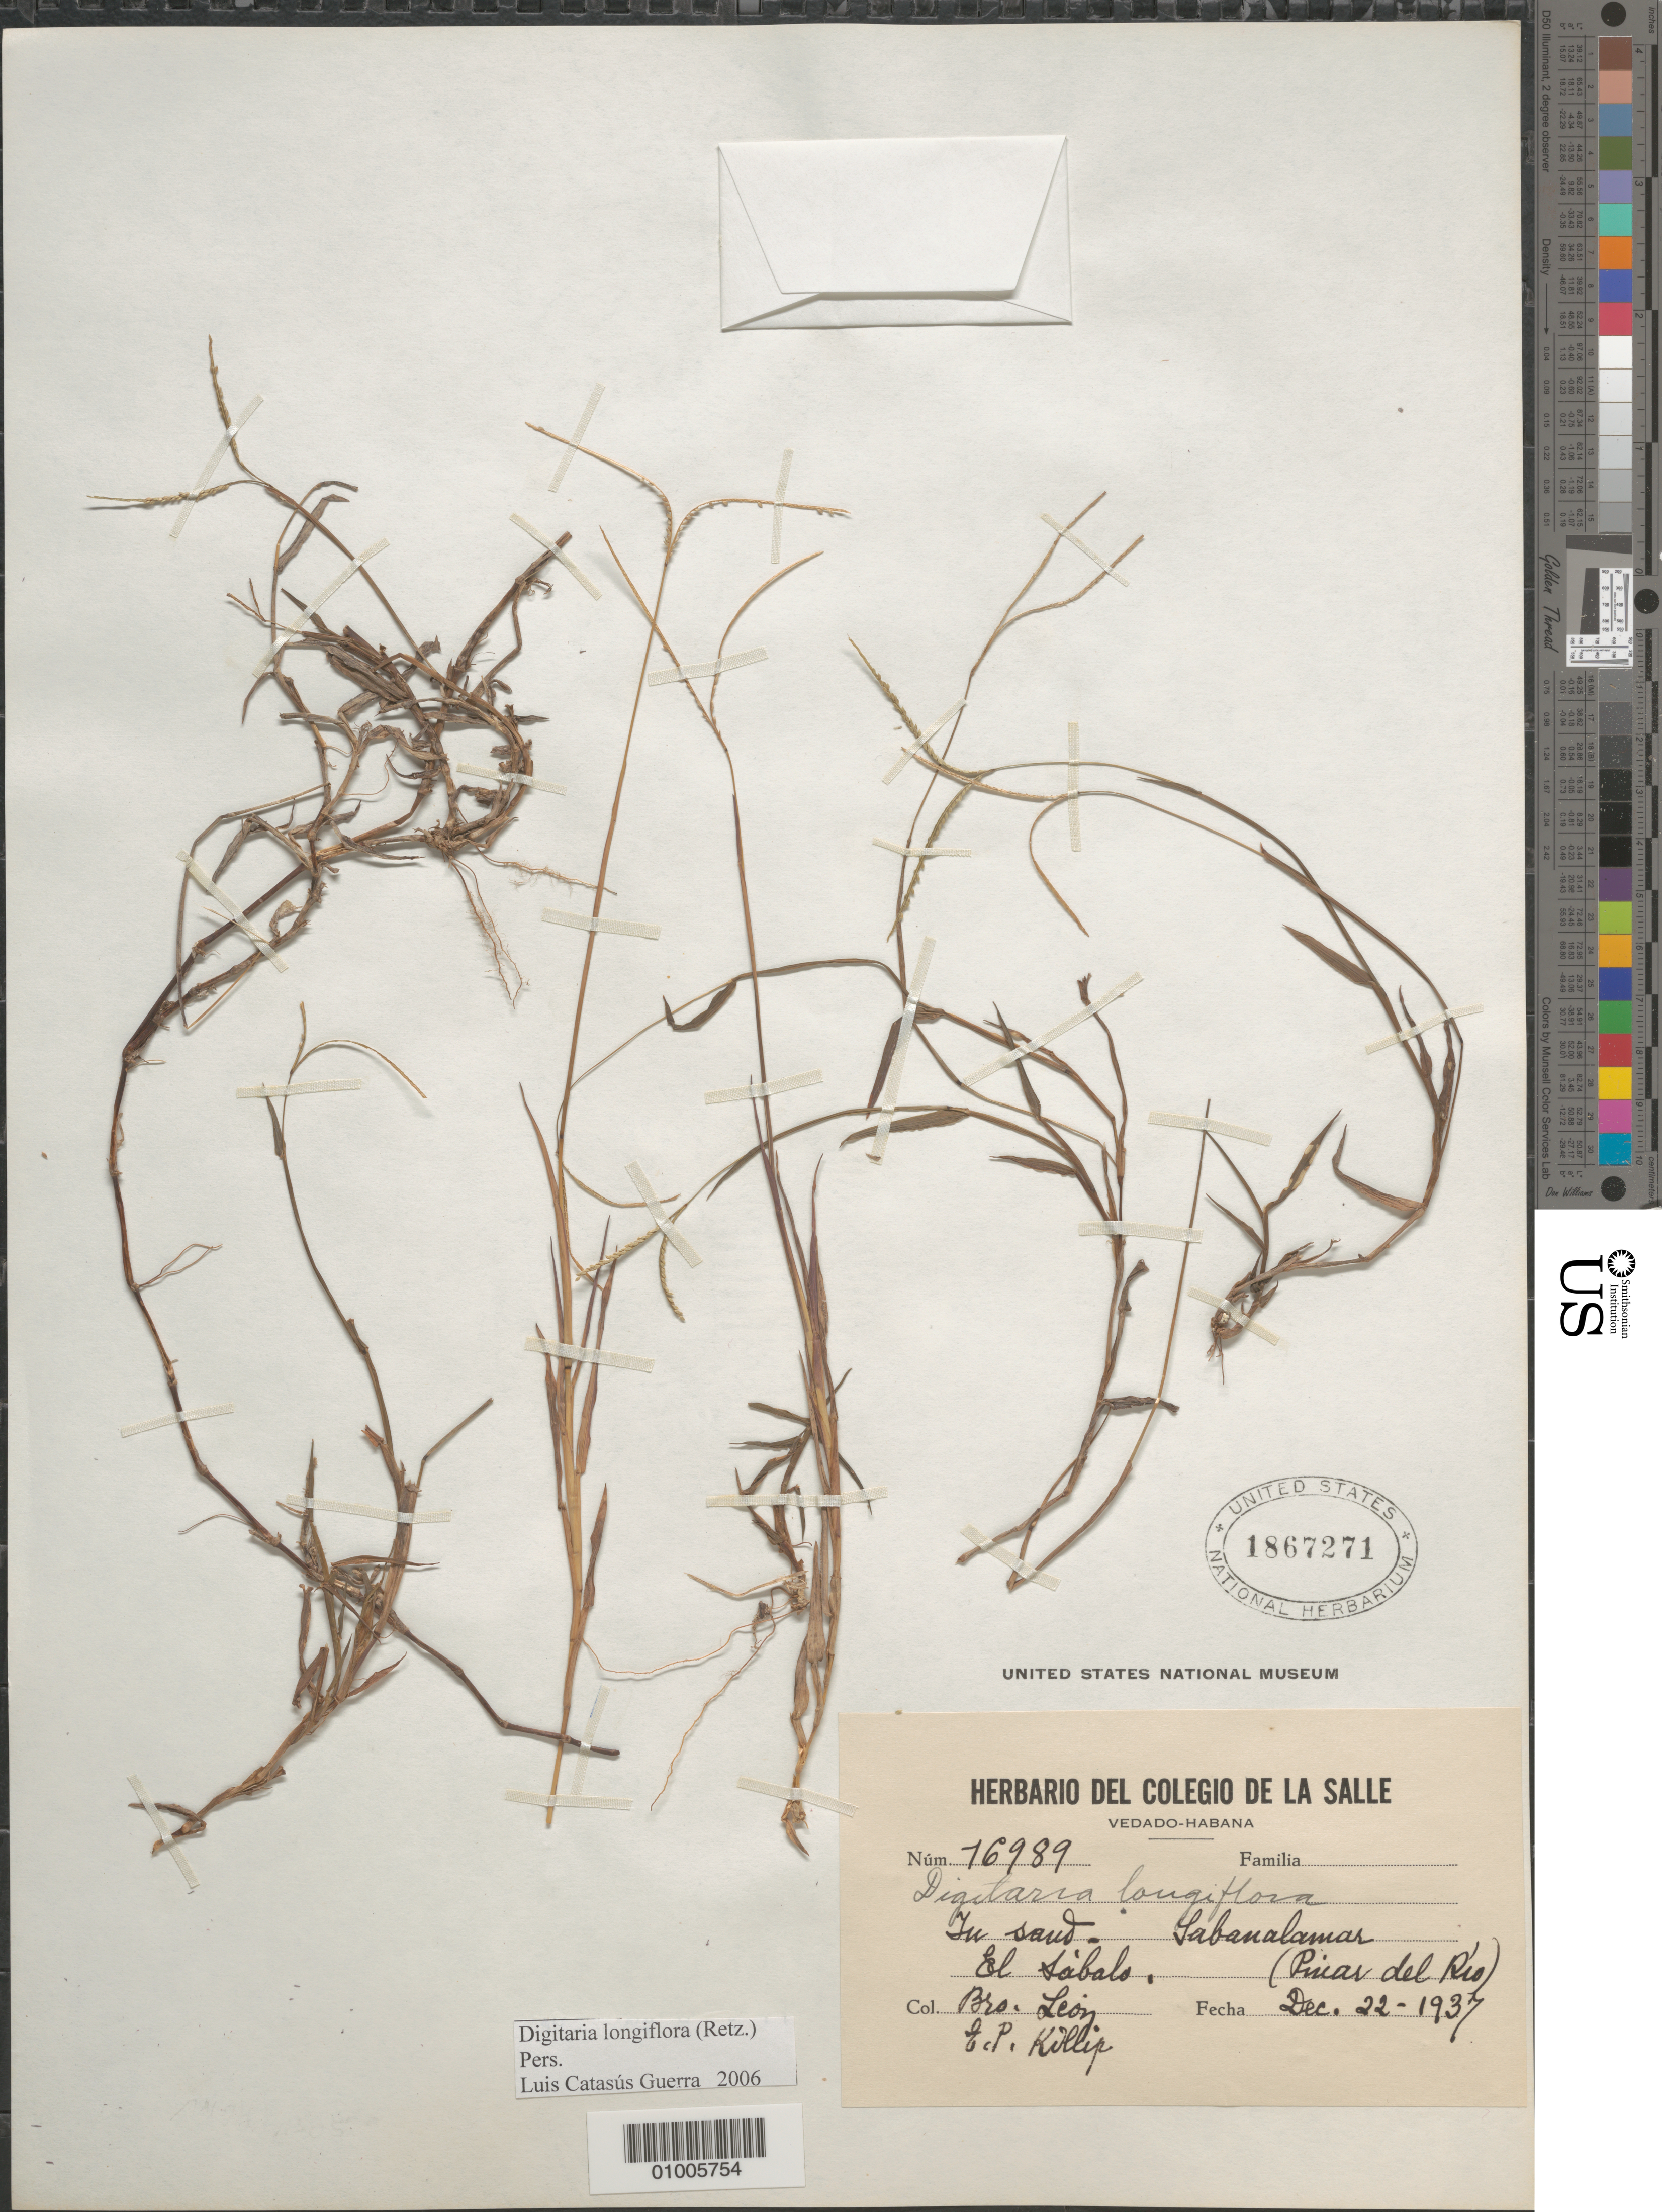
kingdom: Plantae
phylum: Tracheophyta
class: Liliopsida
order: Poales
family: Poaceae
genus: Digitaria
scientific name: Digitaria longiflora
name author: (Retz.) Pers.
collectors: Bro. León & E. P. Killip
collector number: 18989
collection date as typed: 22 Dec 1937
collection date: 1937-12-22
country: Cuba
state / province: Pinar del Rio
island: Cuba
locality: El Sabals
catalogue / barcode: US 1867271